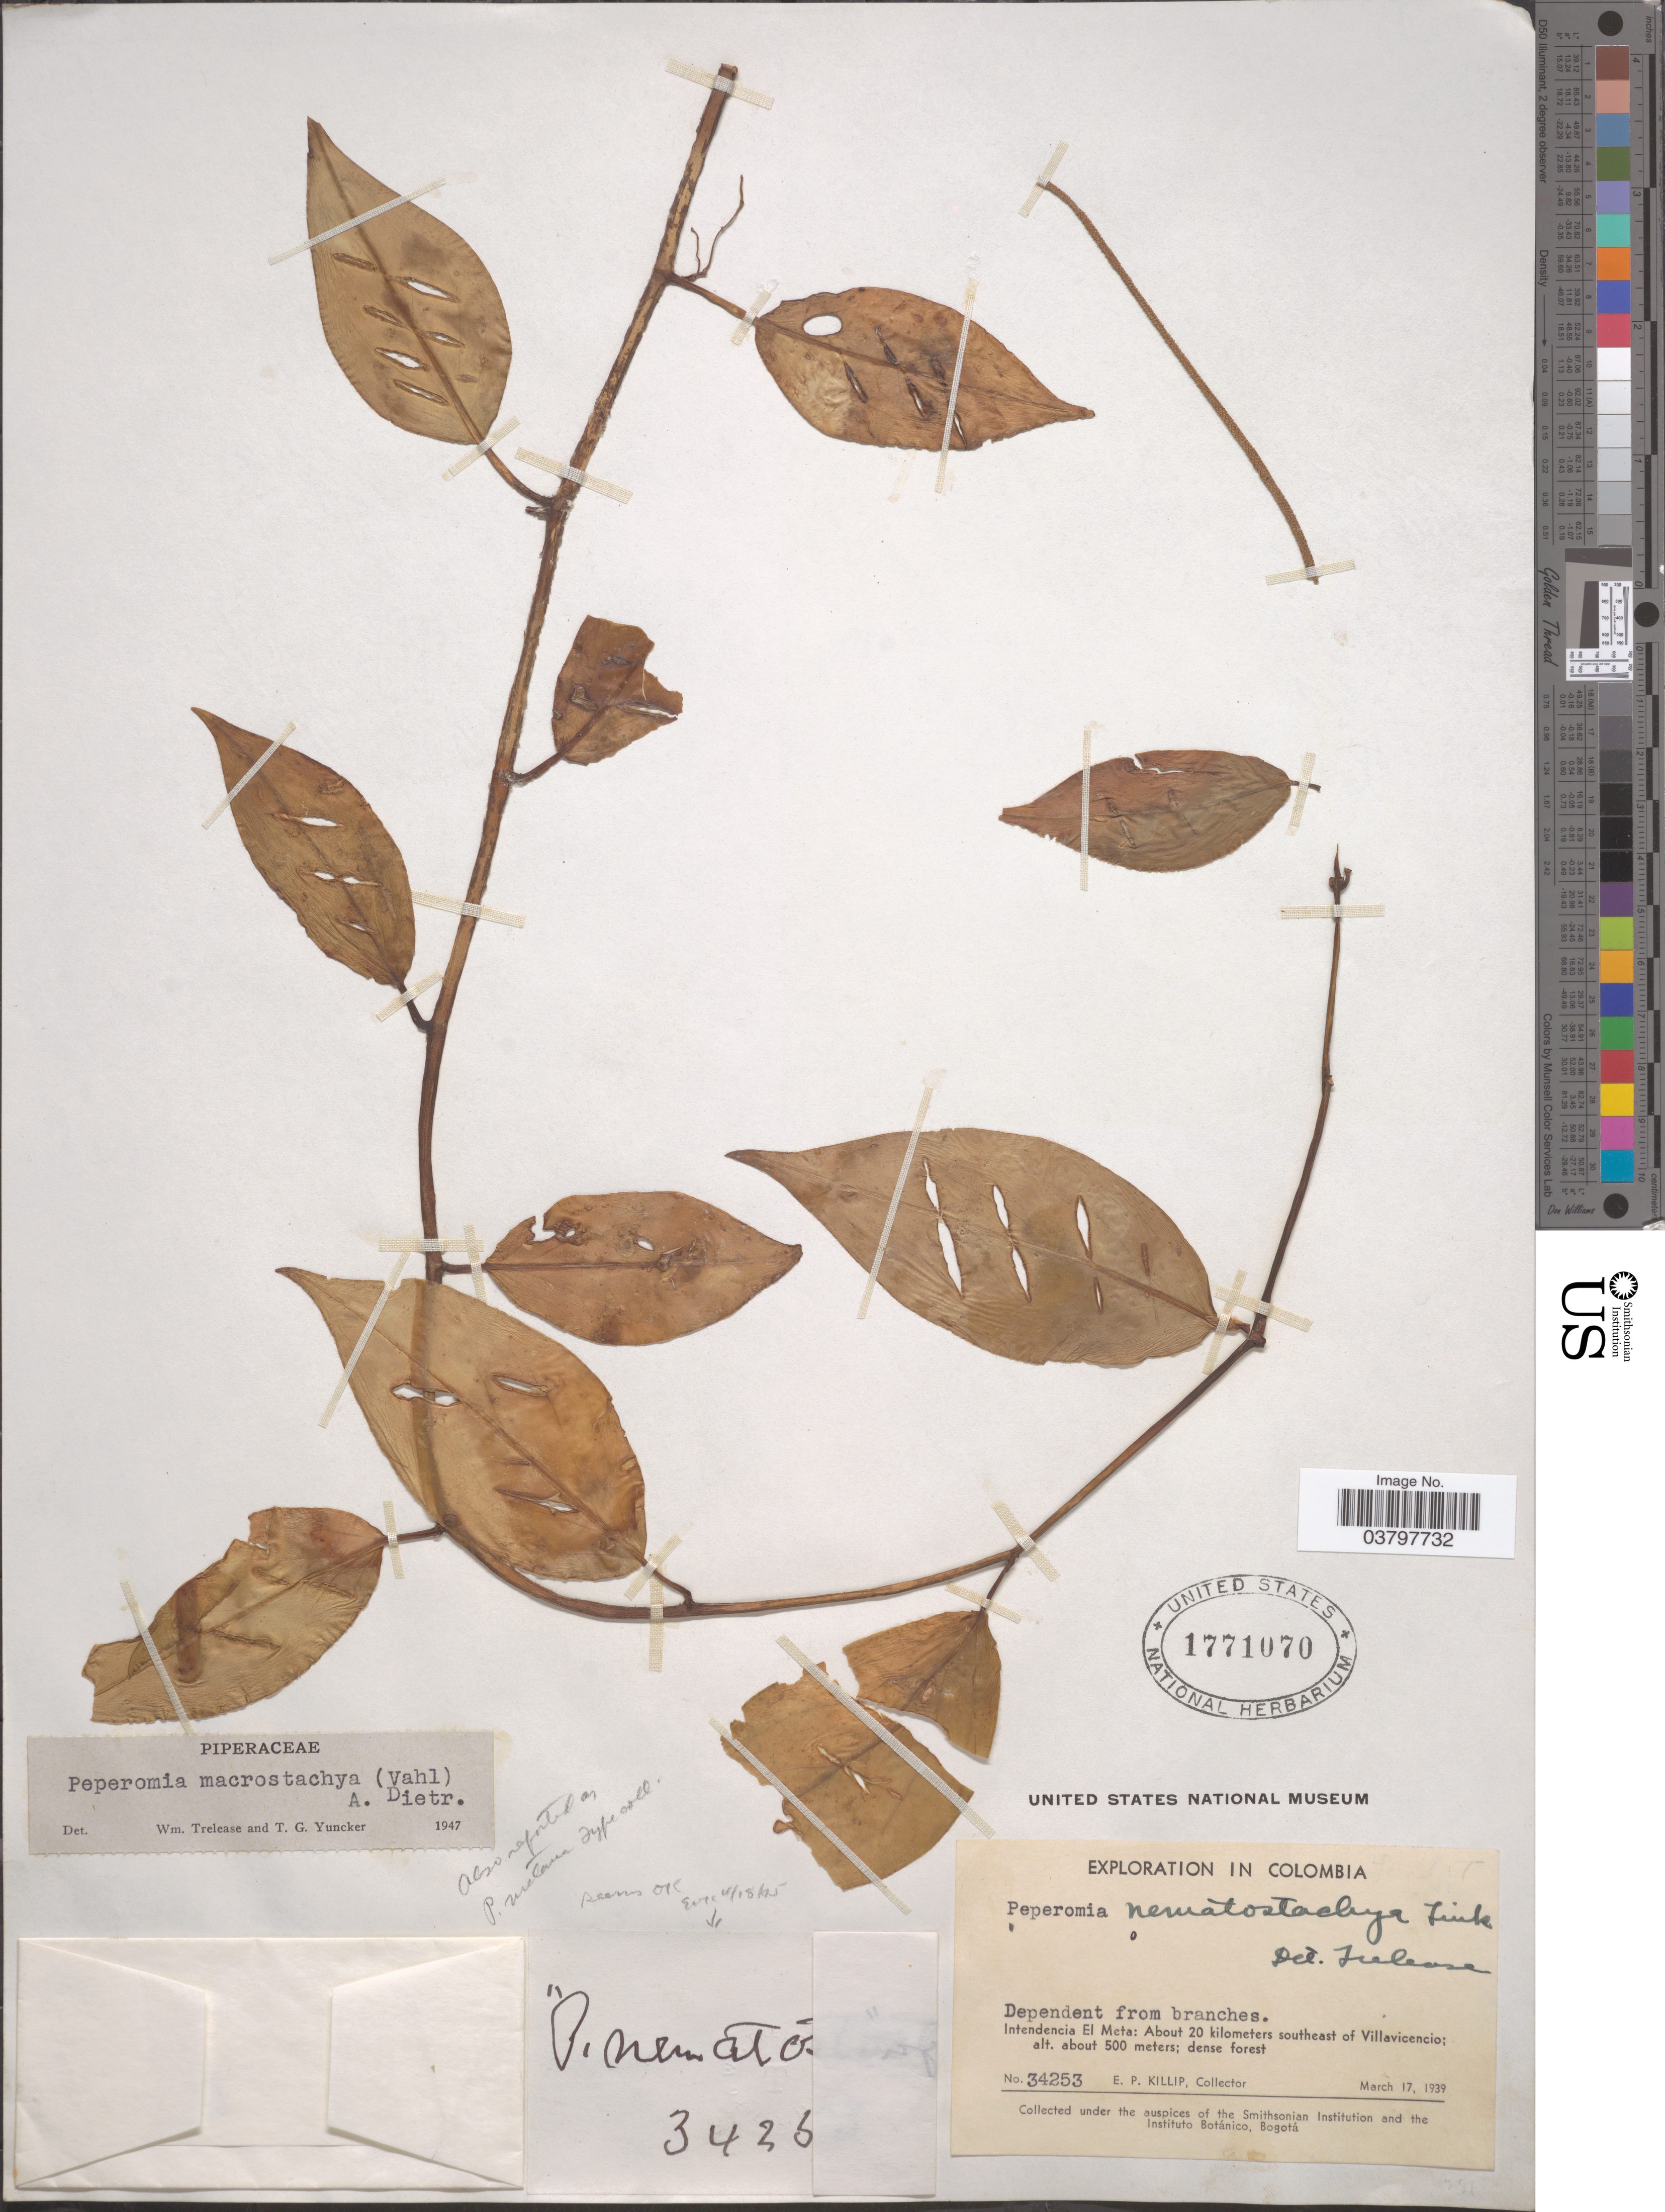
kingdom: Plantae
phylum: Tracheophyta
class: Magnoliopsida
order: Piperales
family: Piperaceae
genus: Peperomia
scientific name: Peperomia macrostachya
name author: (Vahl) A. Dietr.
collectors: E. P. Killip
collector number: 34253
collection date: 1939-03-17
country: Colombia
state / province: Meta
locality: Intendencia El Meta: About 20 kilometers southeast of Villavicencio.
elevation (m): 500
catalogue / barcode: US 1771070